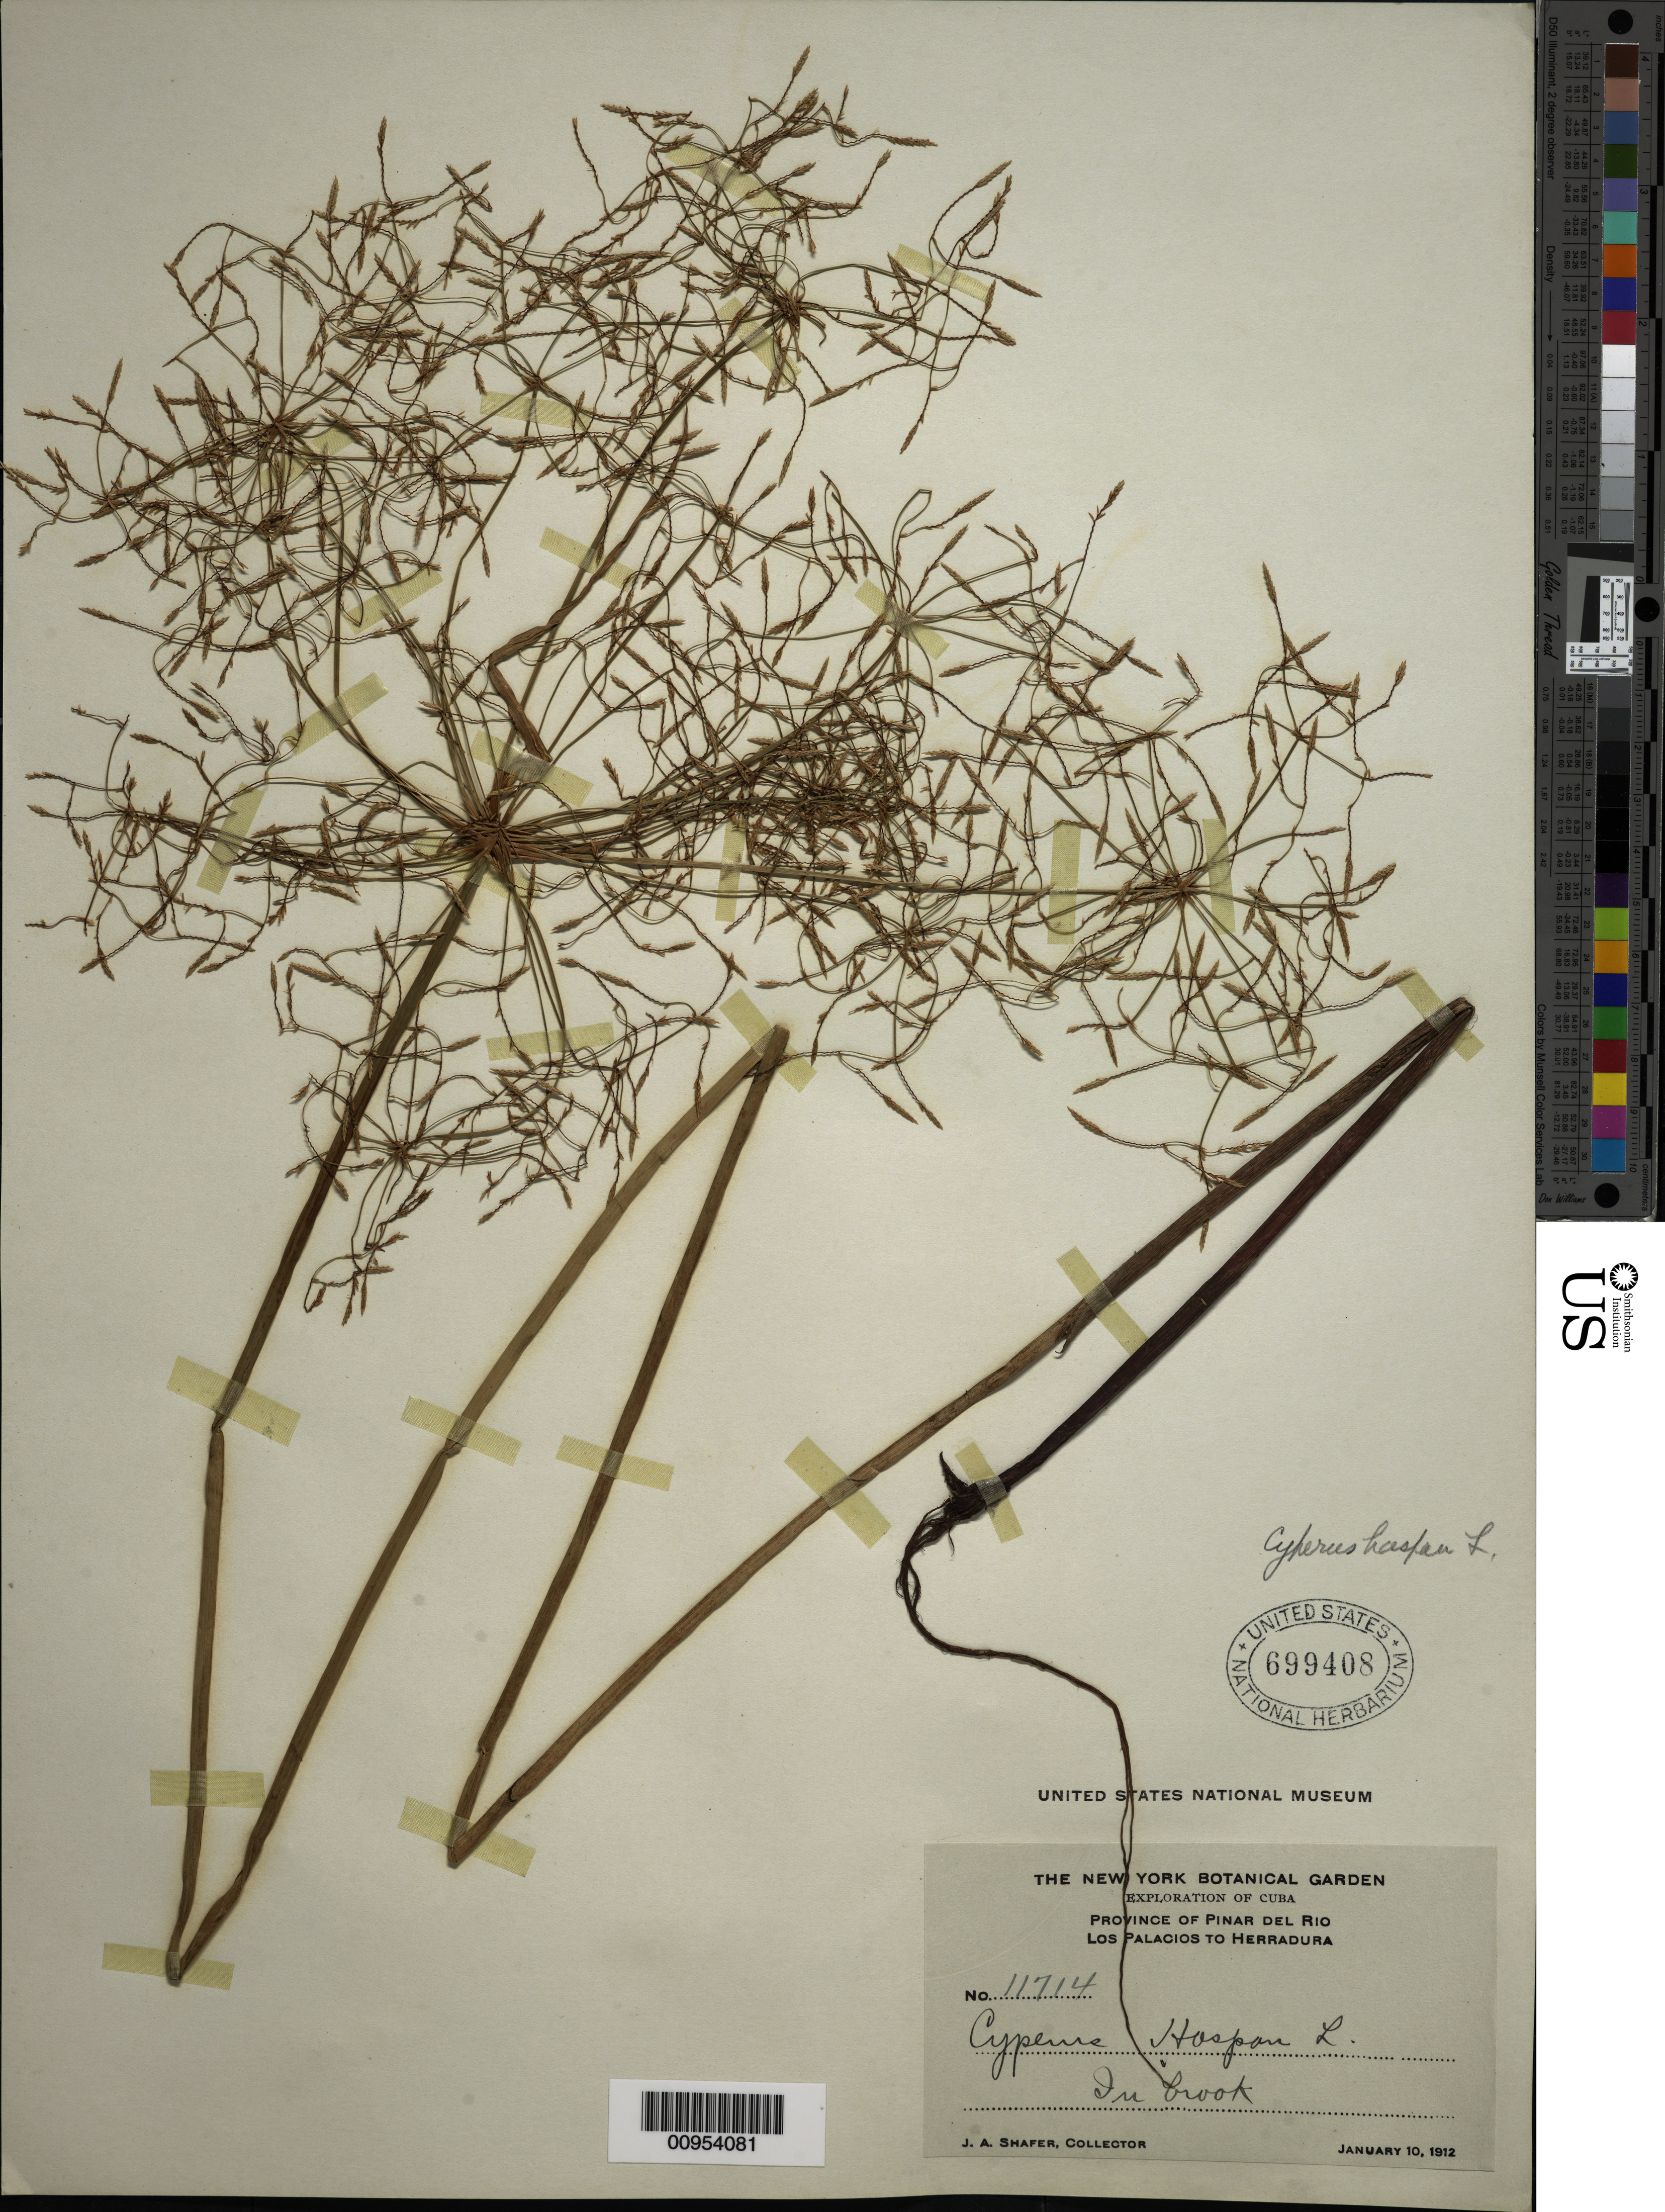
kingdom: Plantae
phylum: Tracheophyta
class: Liliopsida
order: Poales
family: Cyperaceae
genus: Cyperus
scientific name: Cyperus haspan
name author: L.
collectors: J. A. Shafer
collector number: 11714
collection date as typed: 10 Jan 1912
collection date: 1912-01-10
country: Cuba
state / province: Pinar del Rio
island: Cuba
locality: Los Palacios to Herradura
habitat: In a brook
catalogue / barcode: US 699408